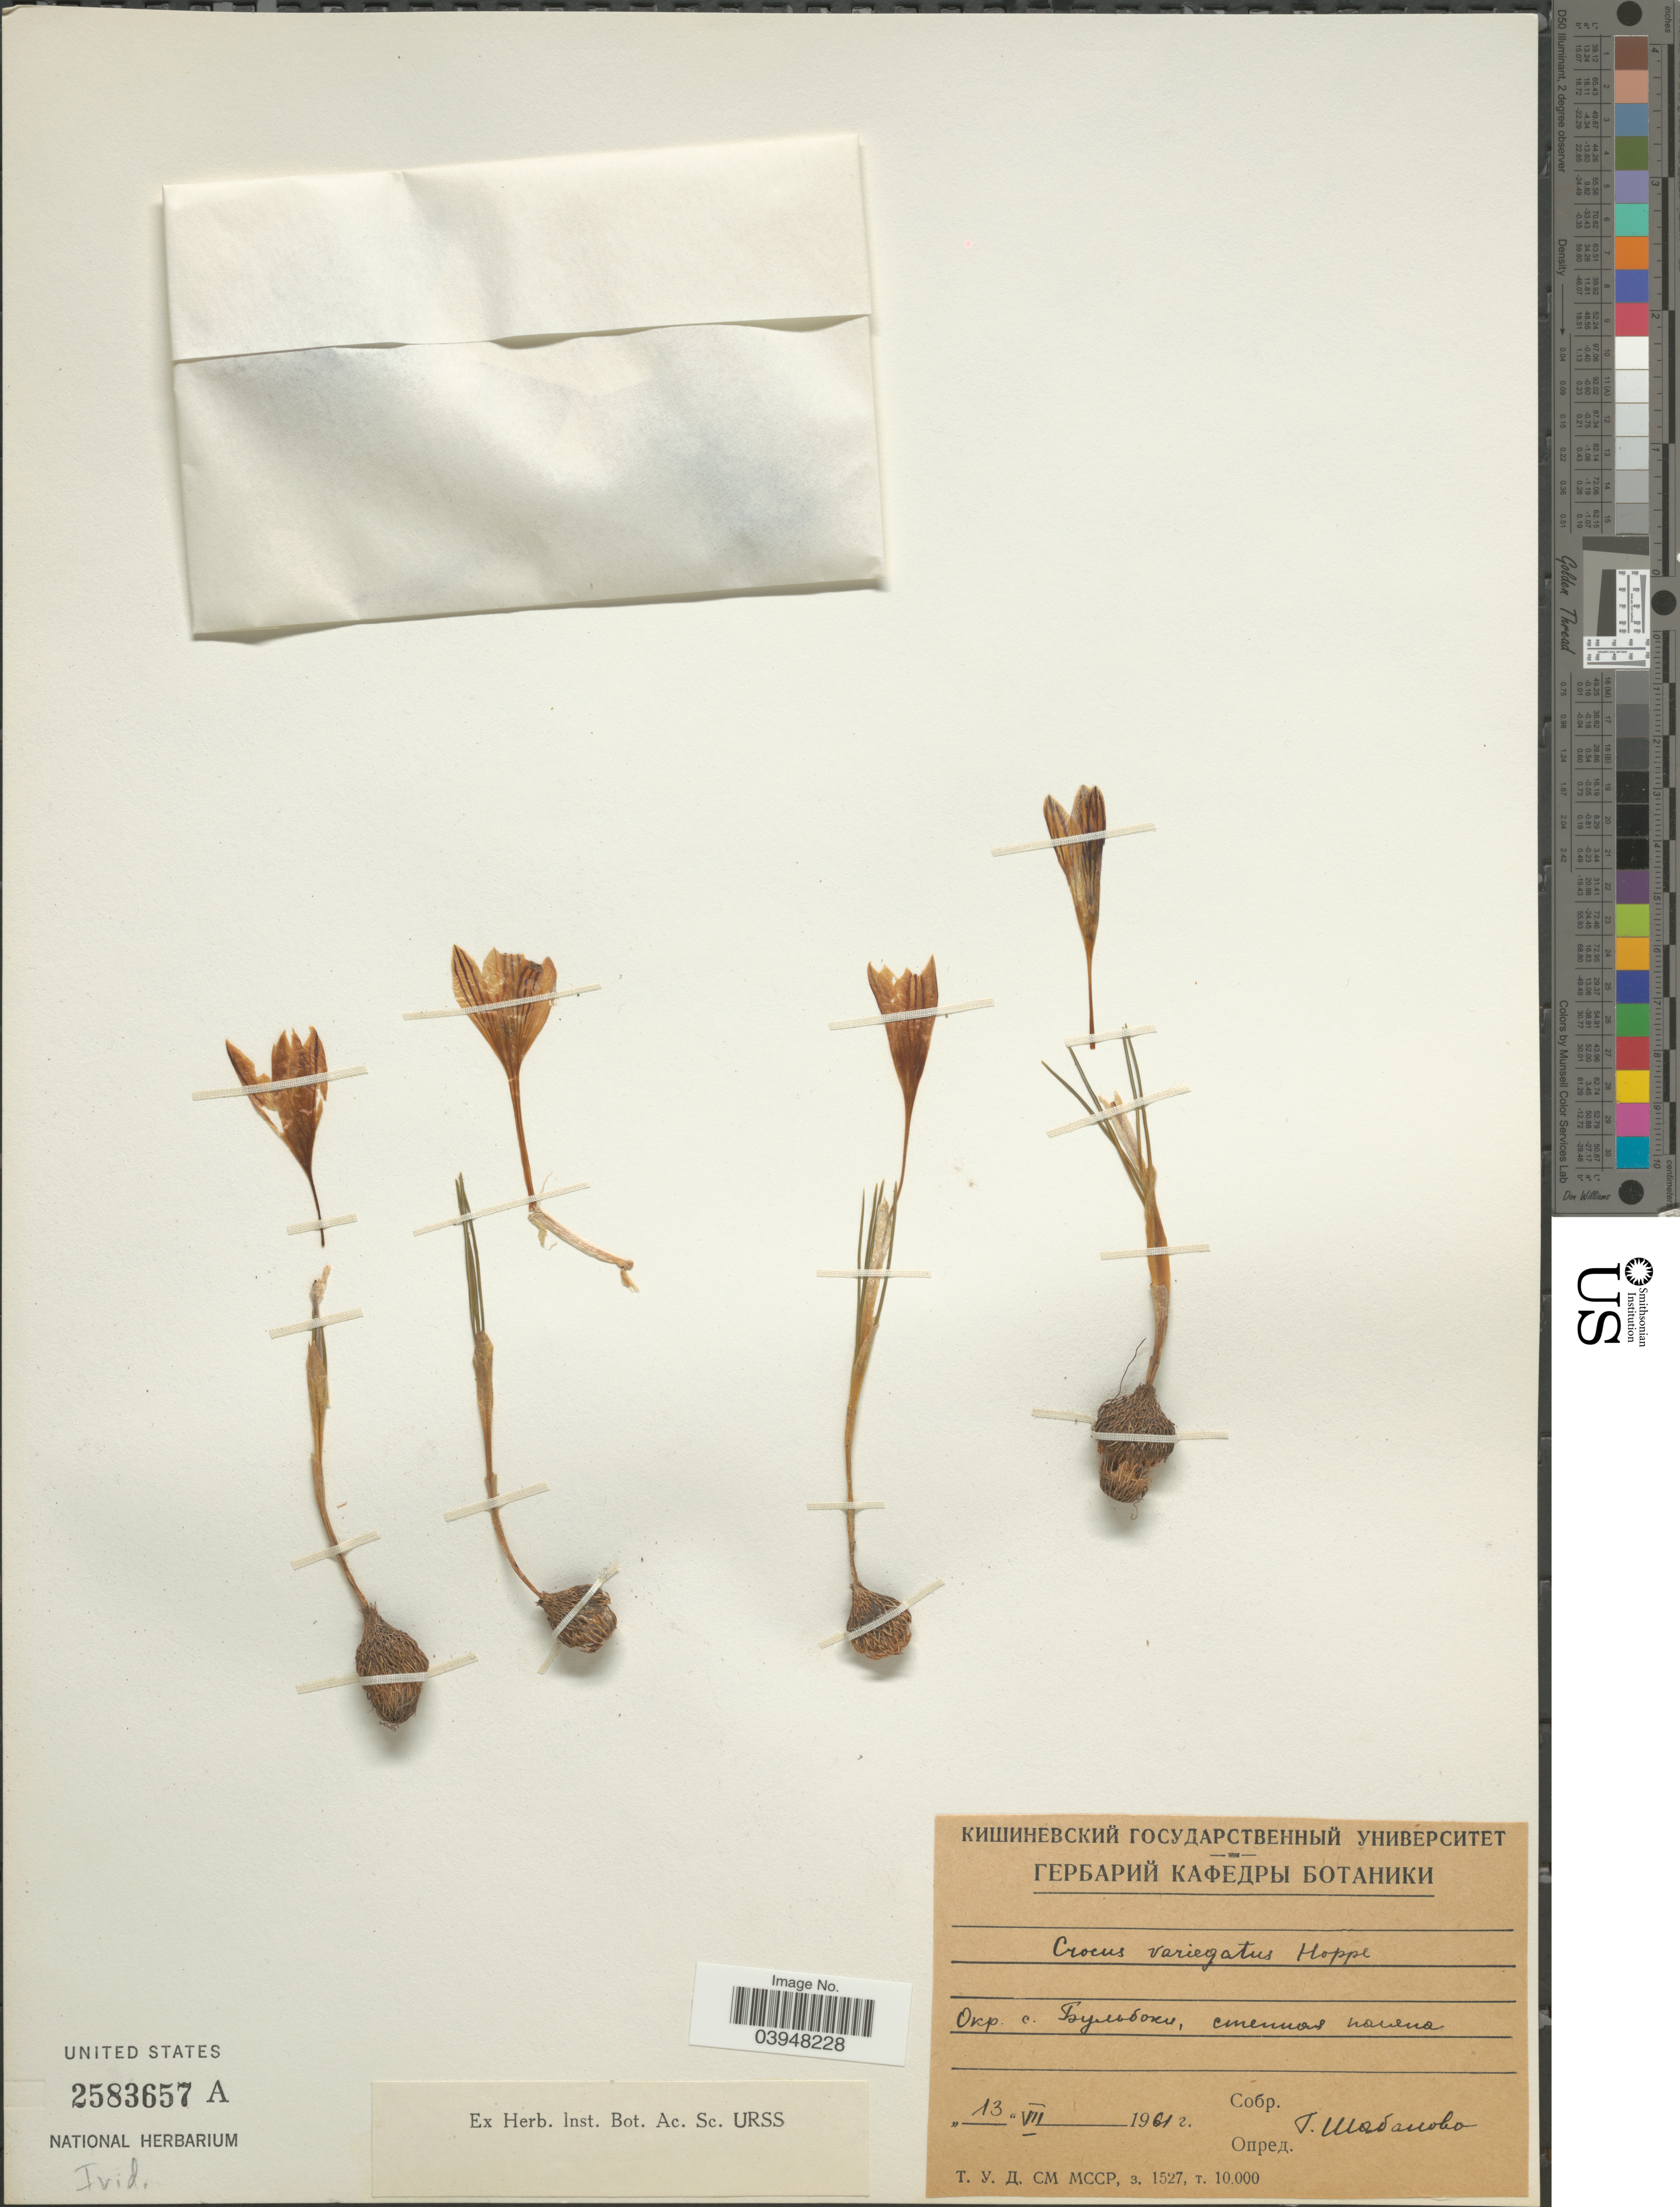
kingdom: Plantae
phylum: Tracheophyta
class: Liliopsida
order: Asparagales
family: Iridaceae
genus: Crocus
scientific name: Crocus variegatus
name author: Hoppe & Hornsch.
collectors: G. Shabahova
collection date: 1961-07-13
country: Moldova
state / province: Anenii Noi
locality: Vicinity of Bulboaca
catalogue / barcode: US 2583657A